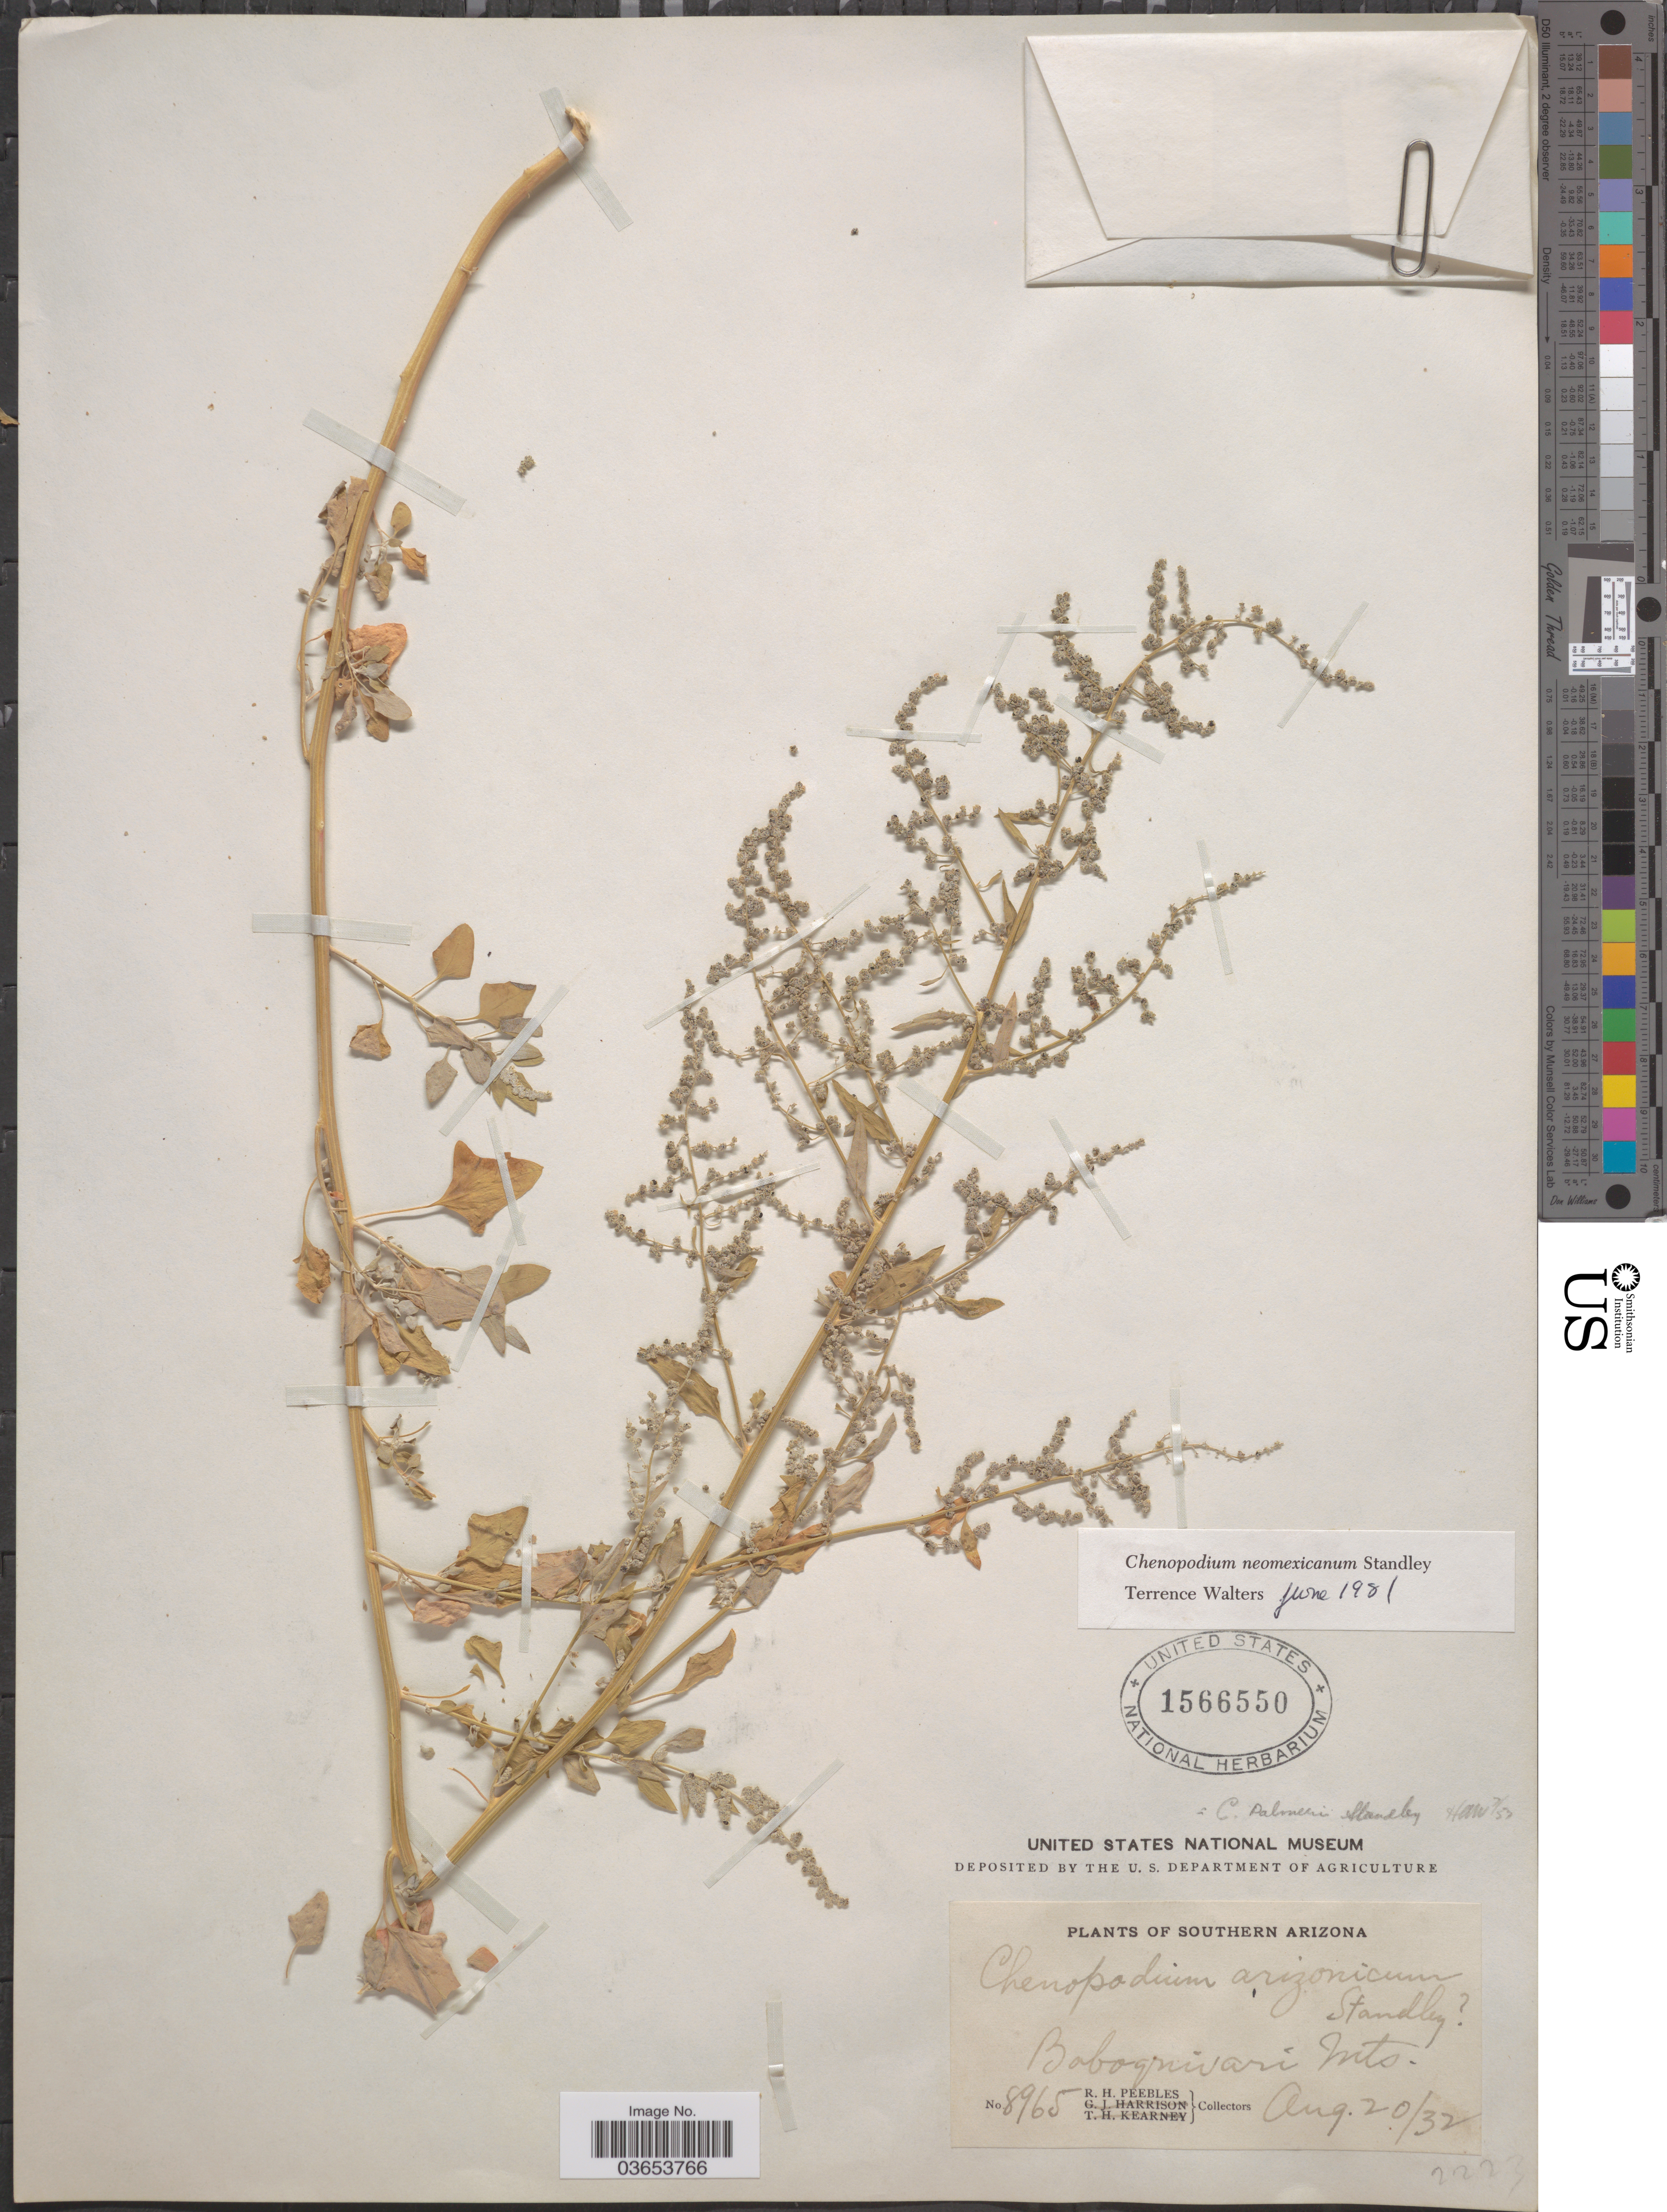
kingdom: Plantae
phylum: Tracheophyta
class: Magnoliopsida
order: Caryophyllales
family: Amaranthaceae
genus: Chenopodium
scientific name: Chenopodium neomexicanum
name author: Standl.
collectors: R. H. Peebles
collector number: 8965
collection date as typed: Transcribed d/m/y: 20/8/32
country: United States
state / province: Arizona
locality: Southern Arizona. Baboquivari Mts.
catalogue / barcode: US 1566550